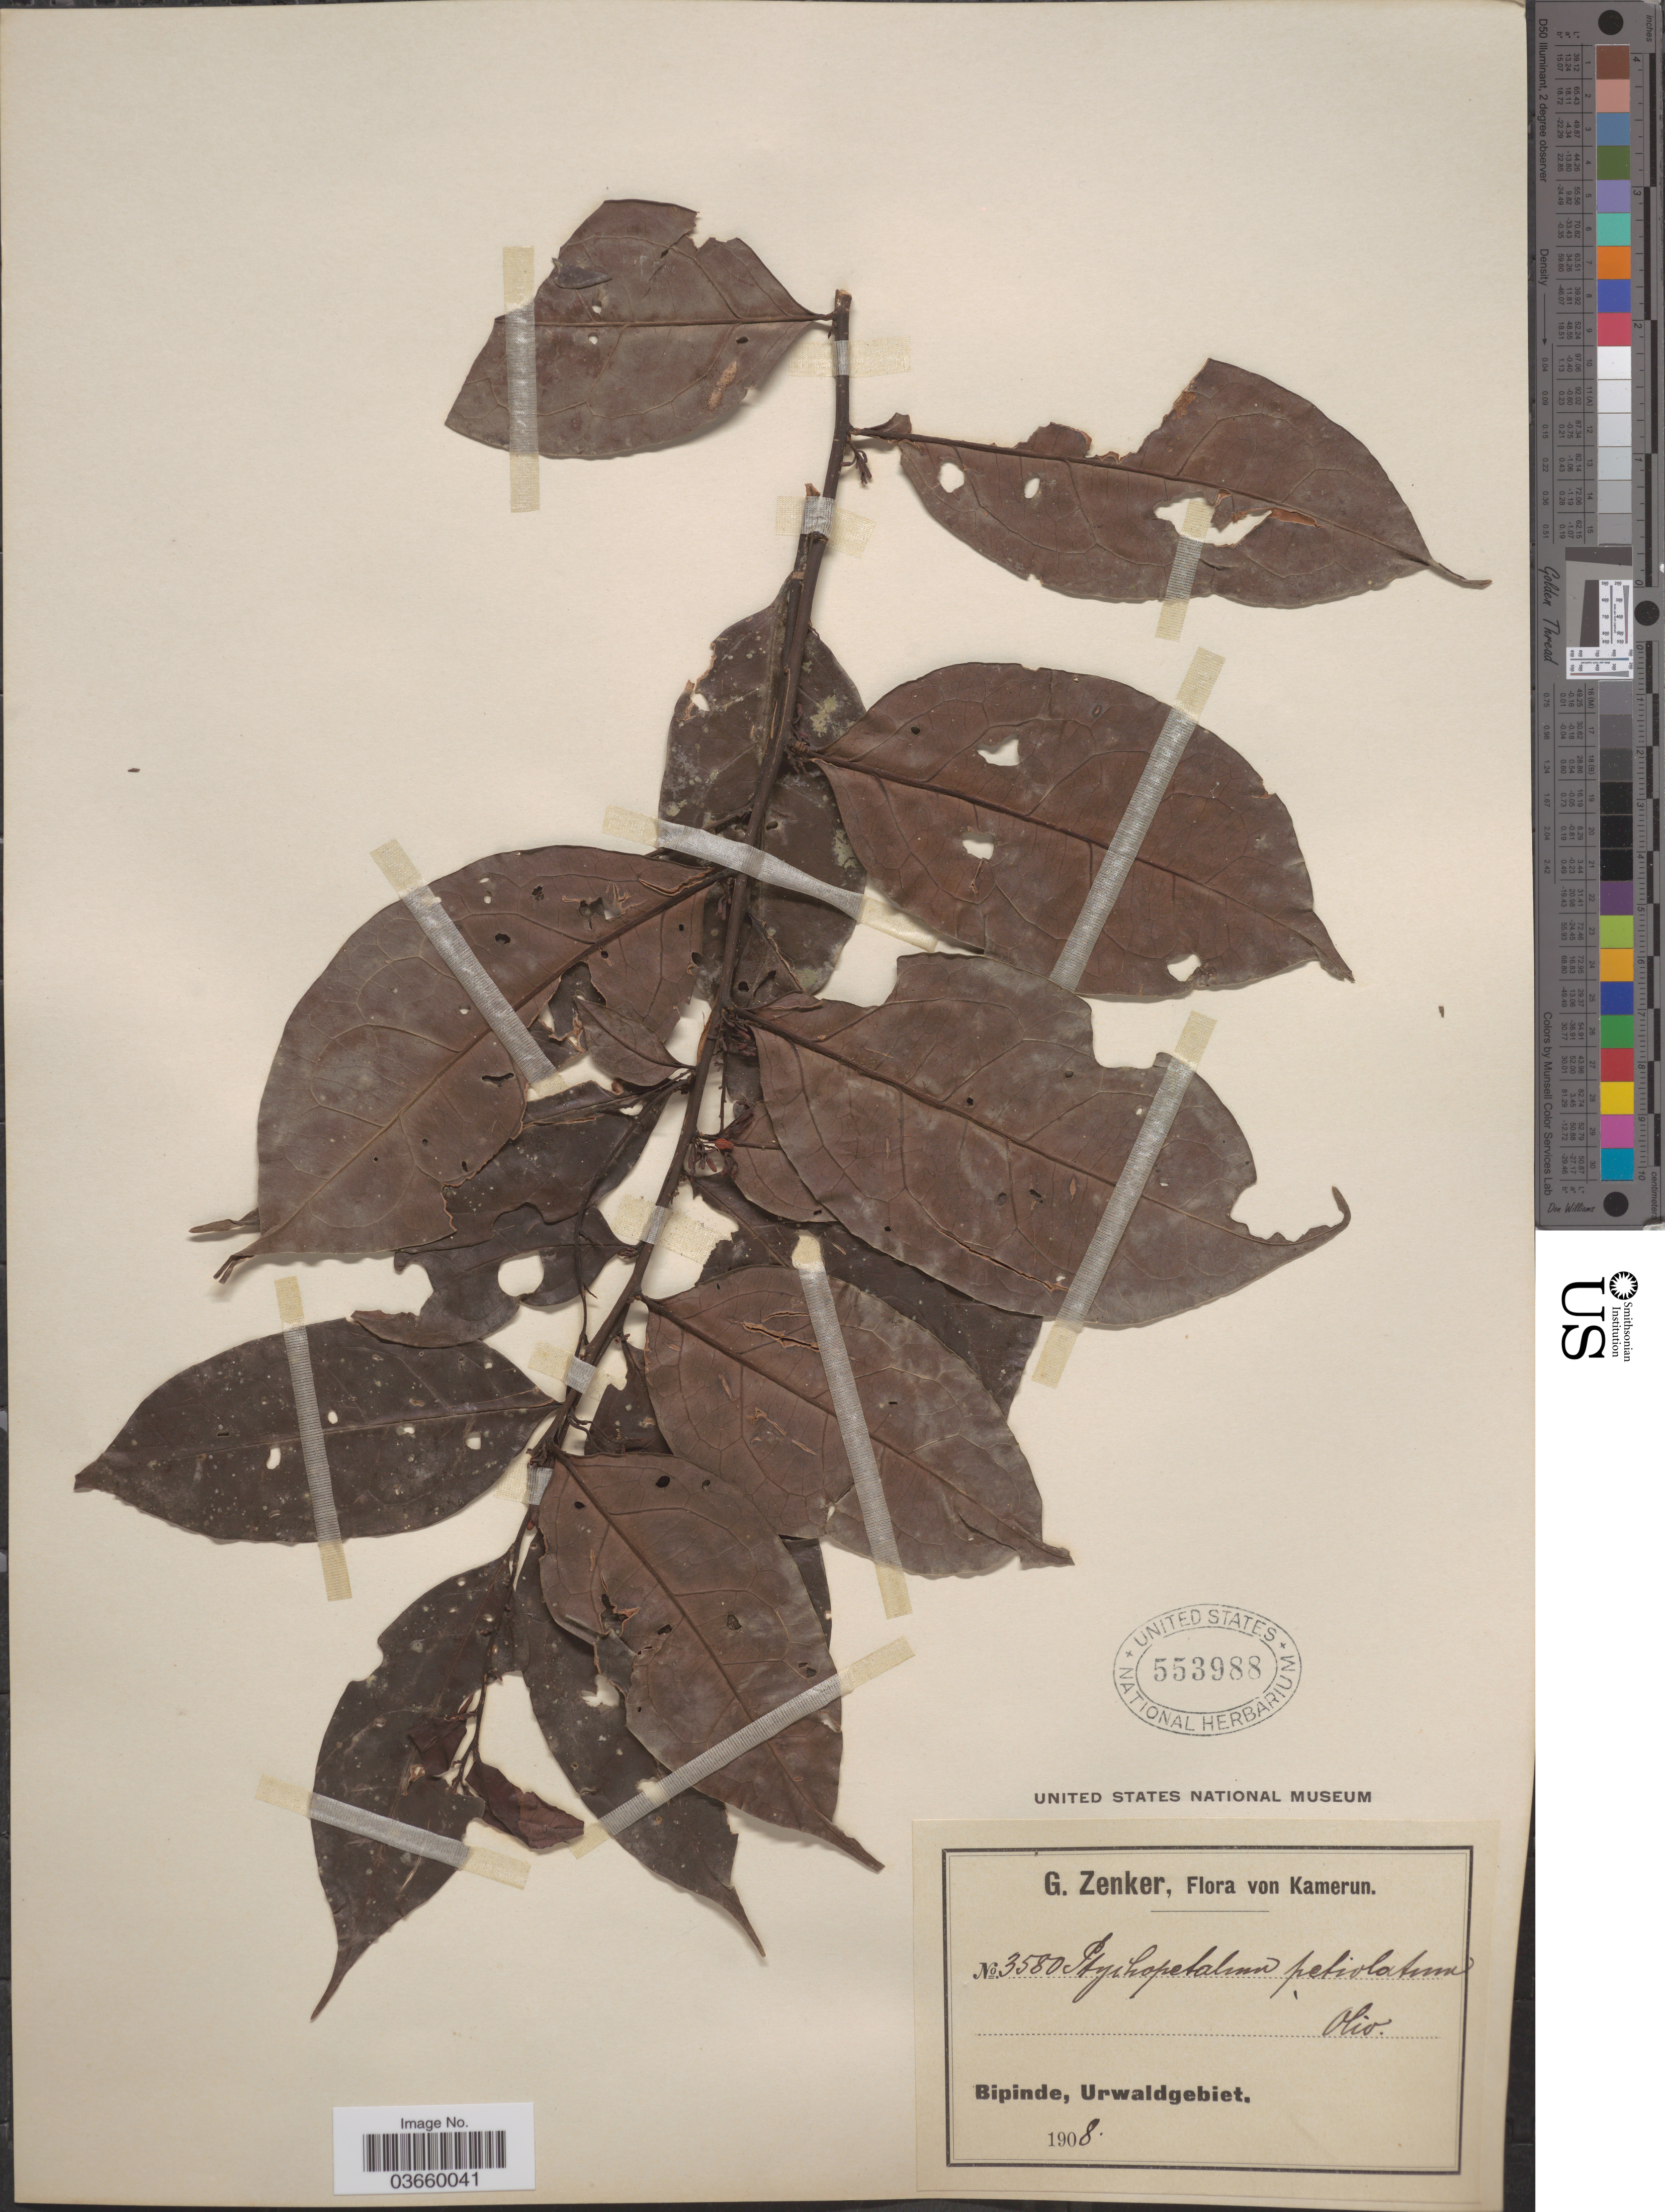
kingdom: Plantae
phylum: Tracheophyta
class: Magnoliopsida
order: Santalales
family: Olacaceae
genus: Ptychopetalum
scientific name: Ptychopetalum petiolatum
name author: Oliv.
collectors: G. A. Zenker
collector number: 3580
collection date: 1908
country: Cameroon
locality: Bipinde, Urwaldgebiet.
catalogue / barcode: US 553988